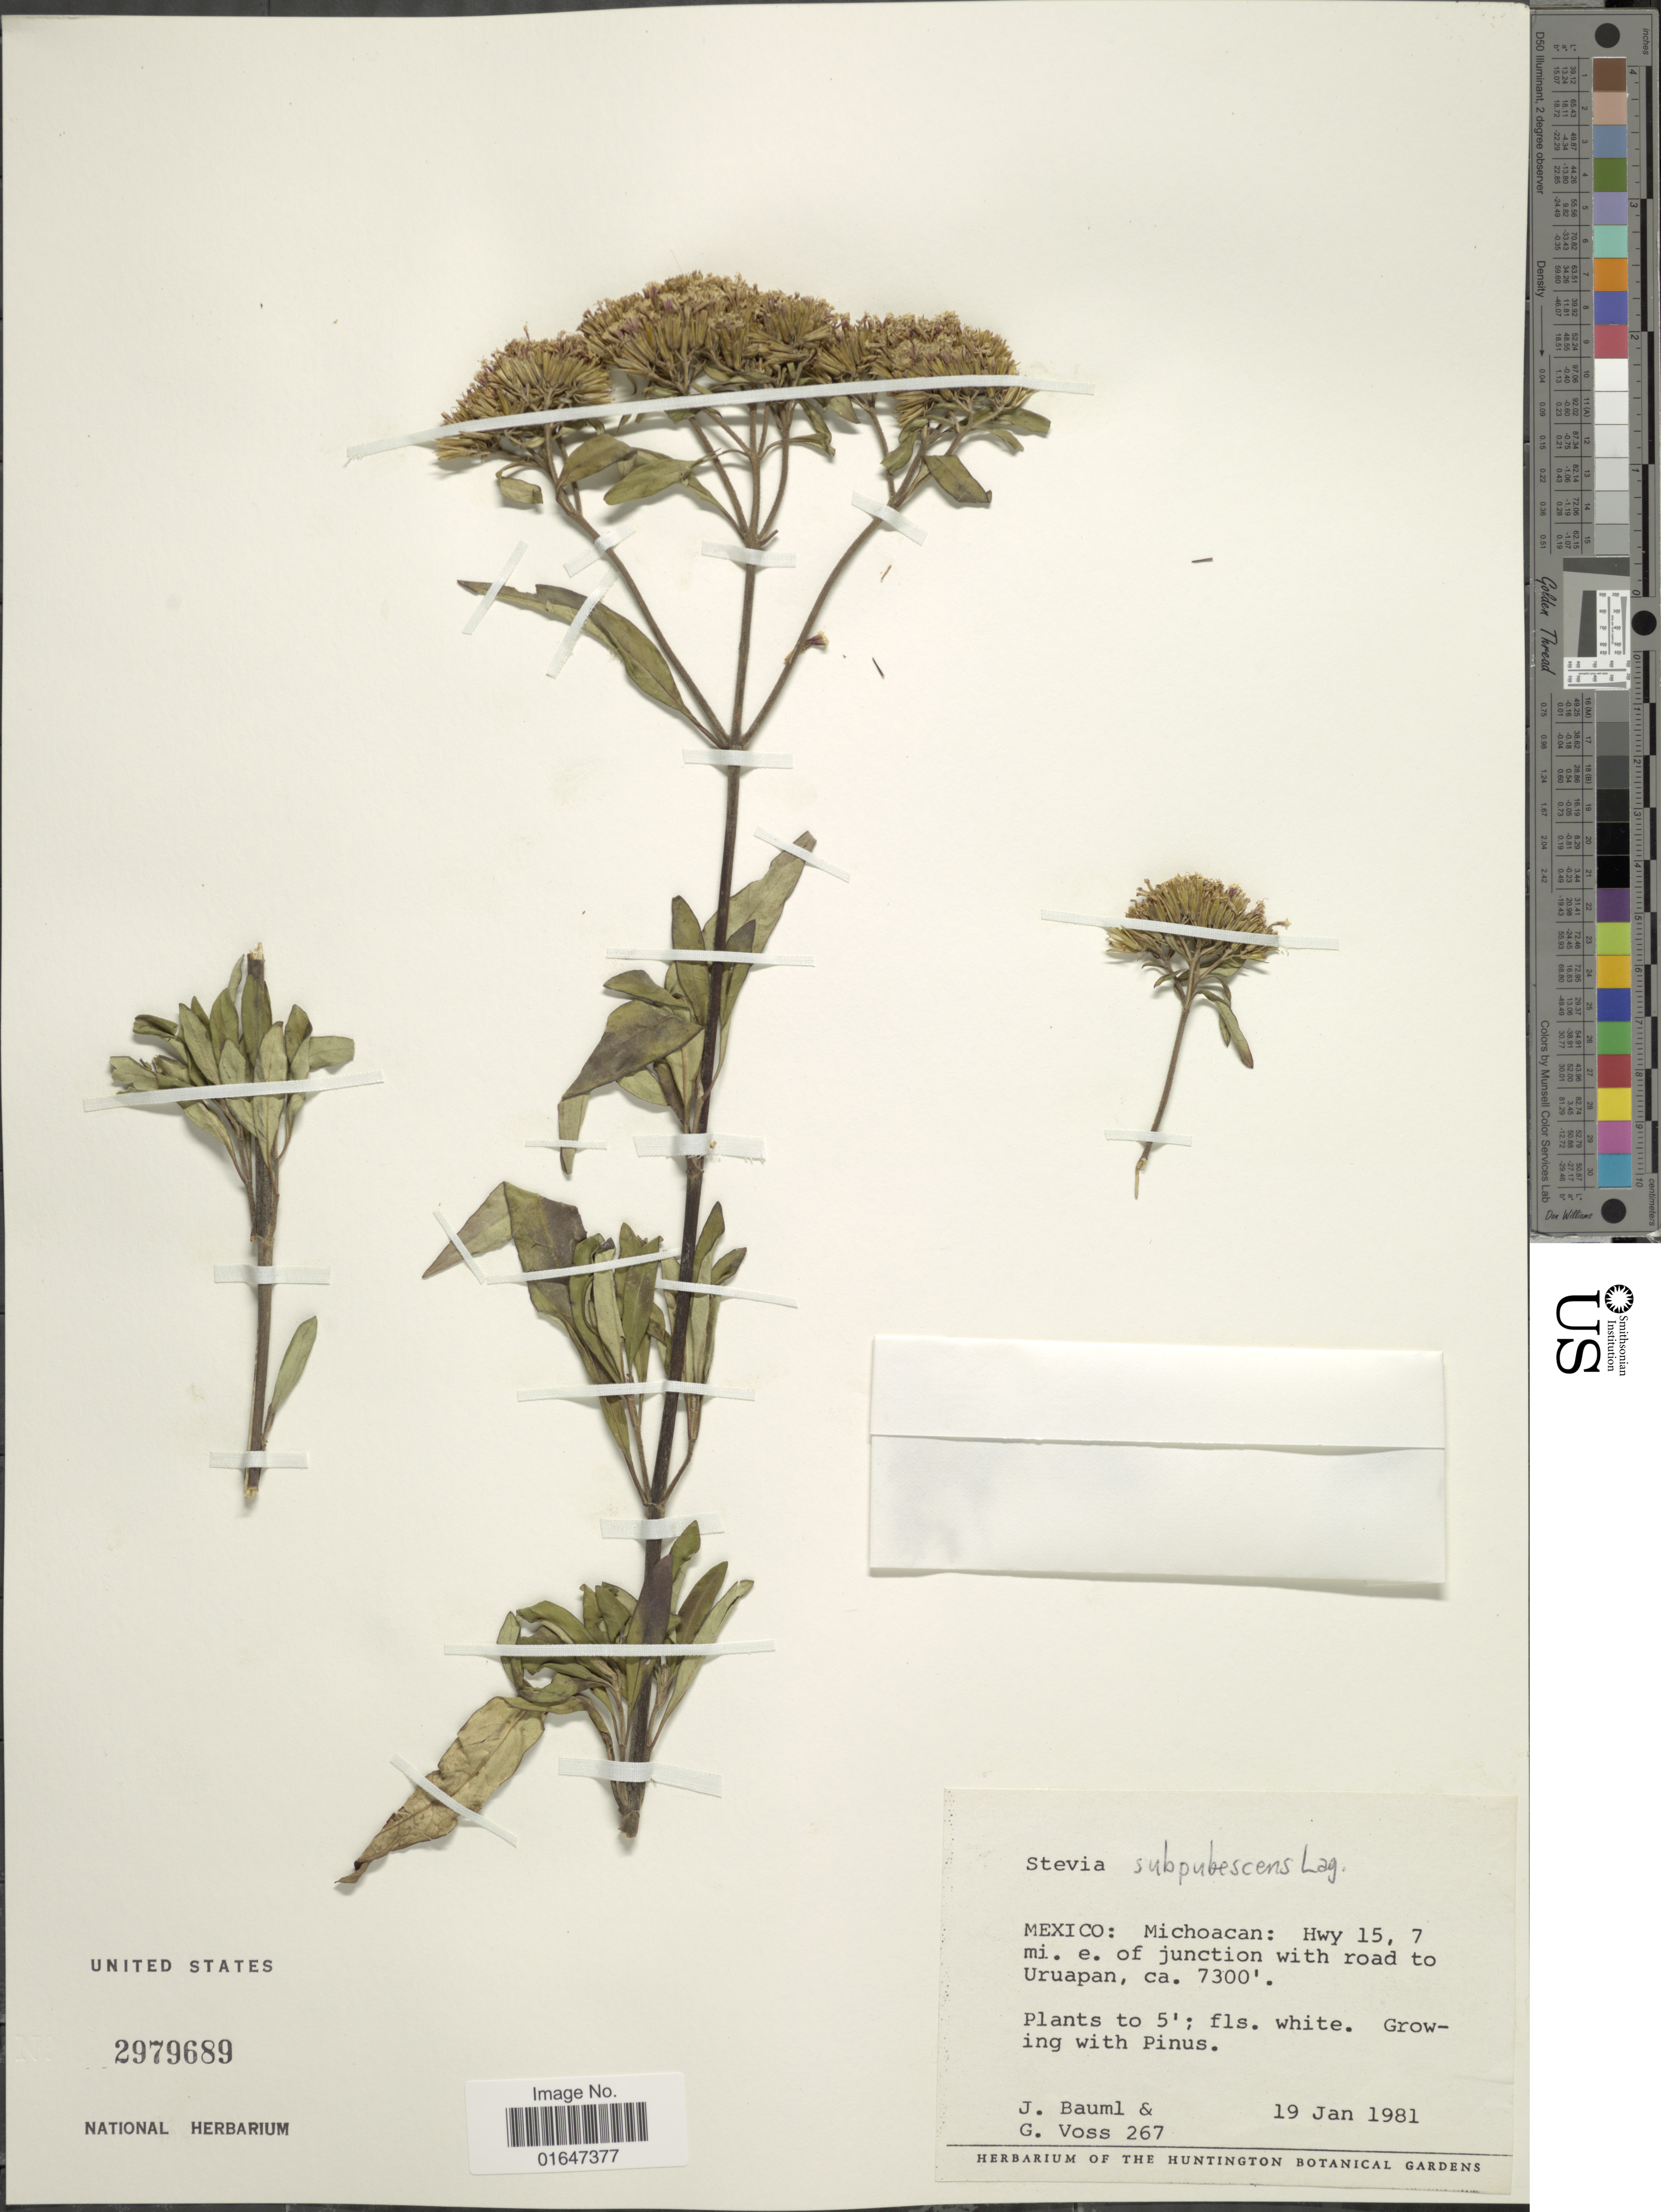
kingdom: Plantae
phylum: Tracheophyta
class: Magnoliopsida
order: Asterales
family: Asteraceae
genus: Stevia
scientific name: Stevia subpubescens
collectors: J. Bauml & G. Voss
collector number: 267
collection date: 1981-01-19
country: Mexico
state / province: Michoacán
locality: Hwy 15, 7 mi. e. of junction with road to Uruapan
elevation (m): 2225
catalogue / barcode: US 2979689